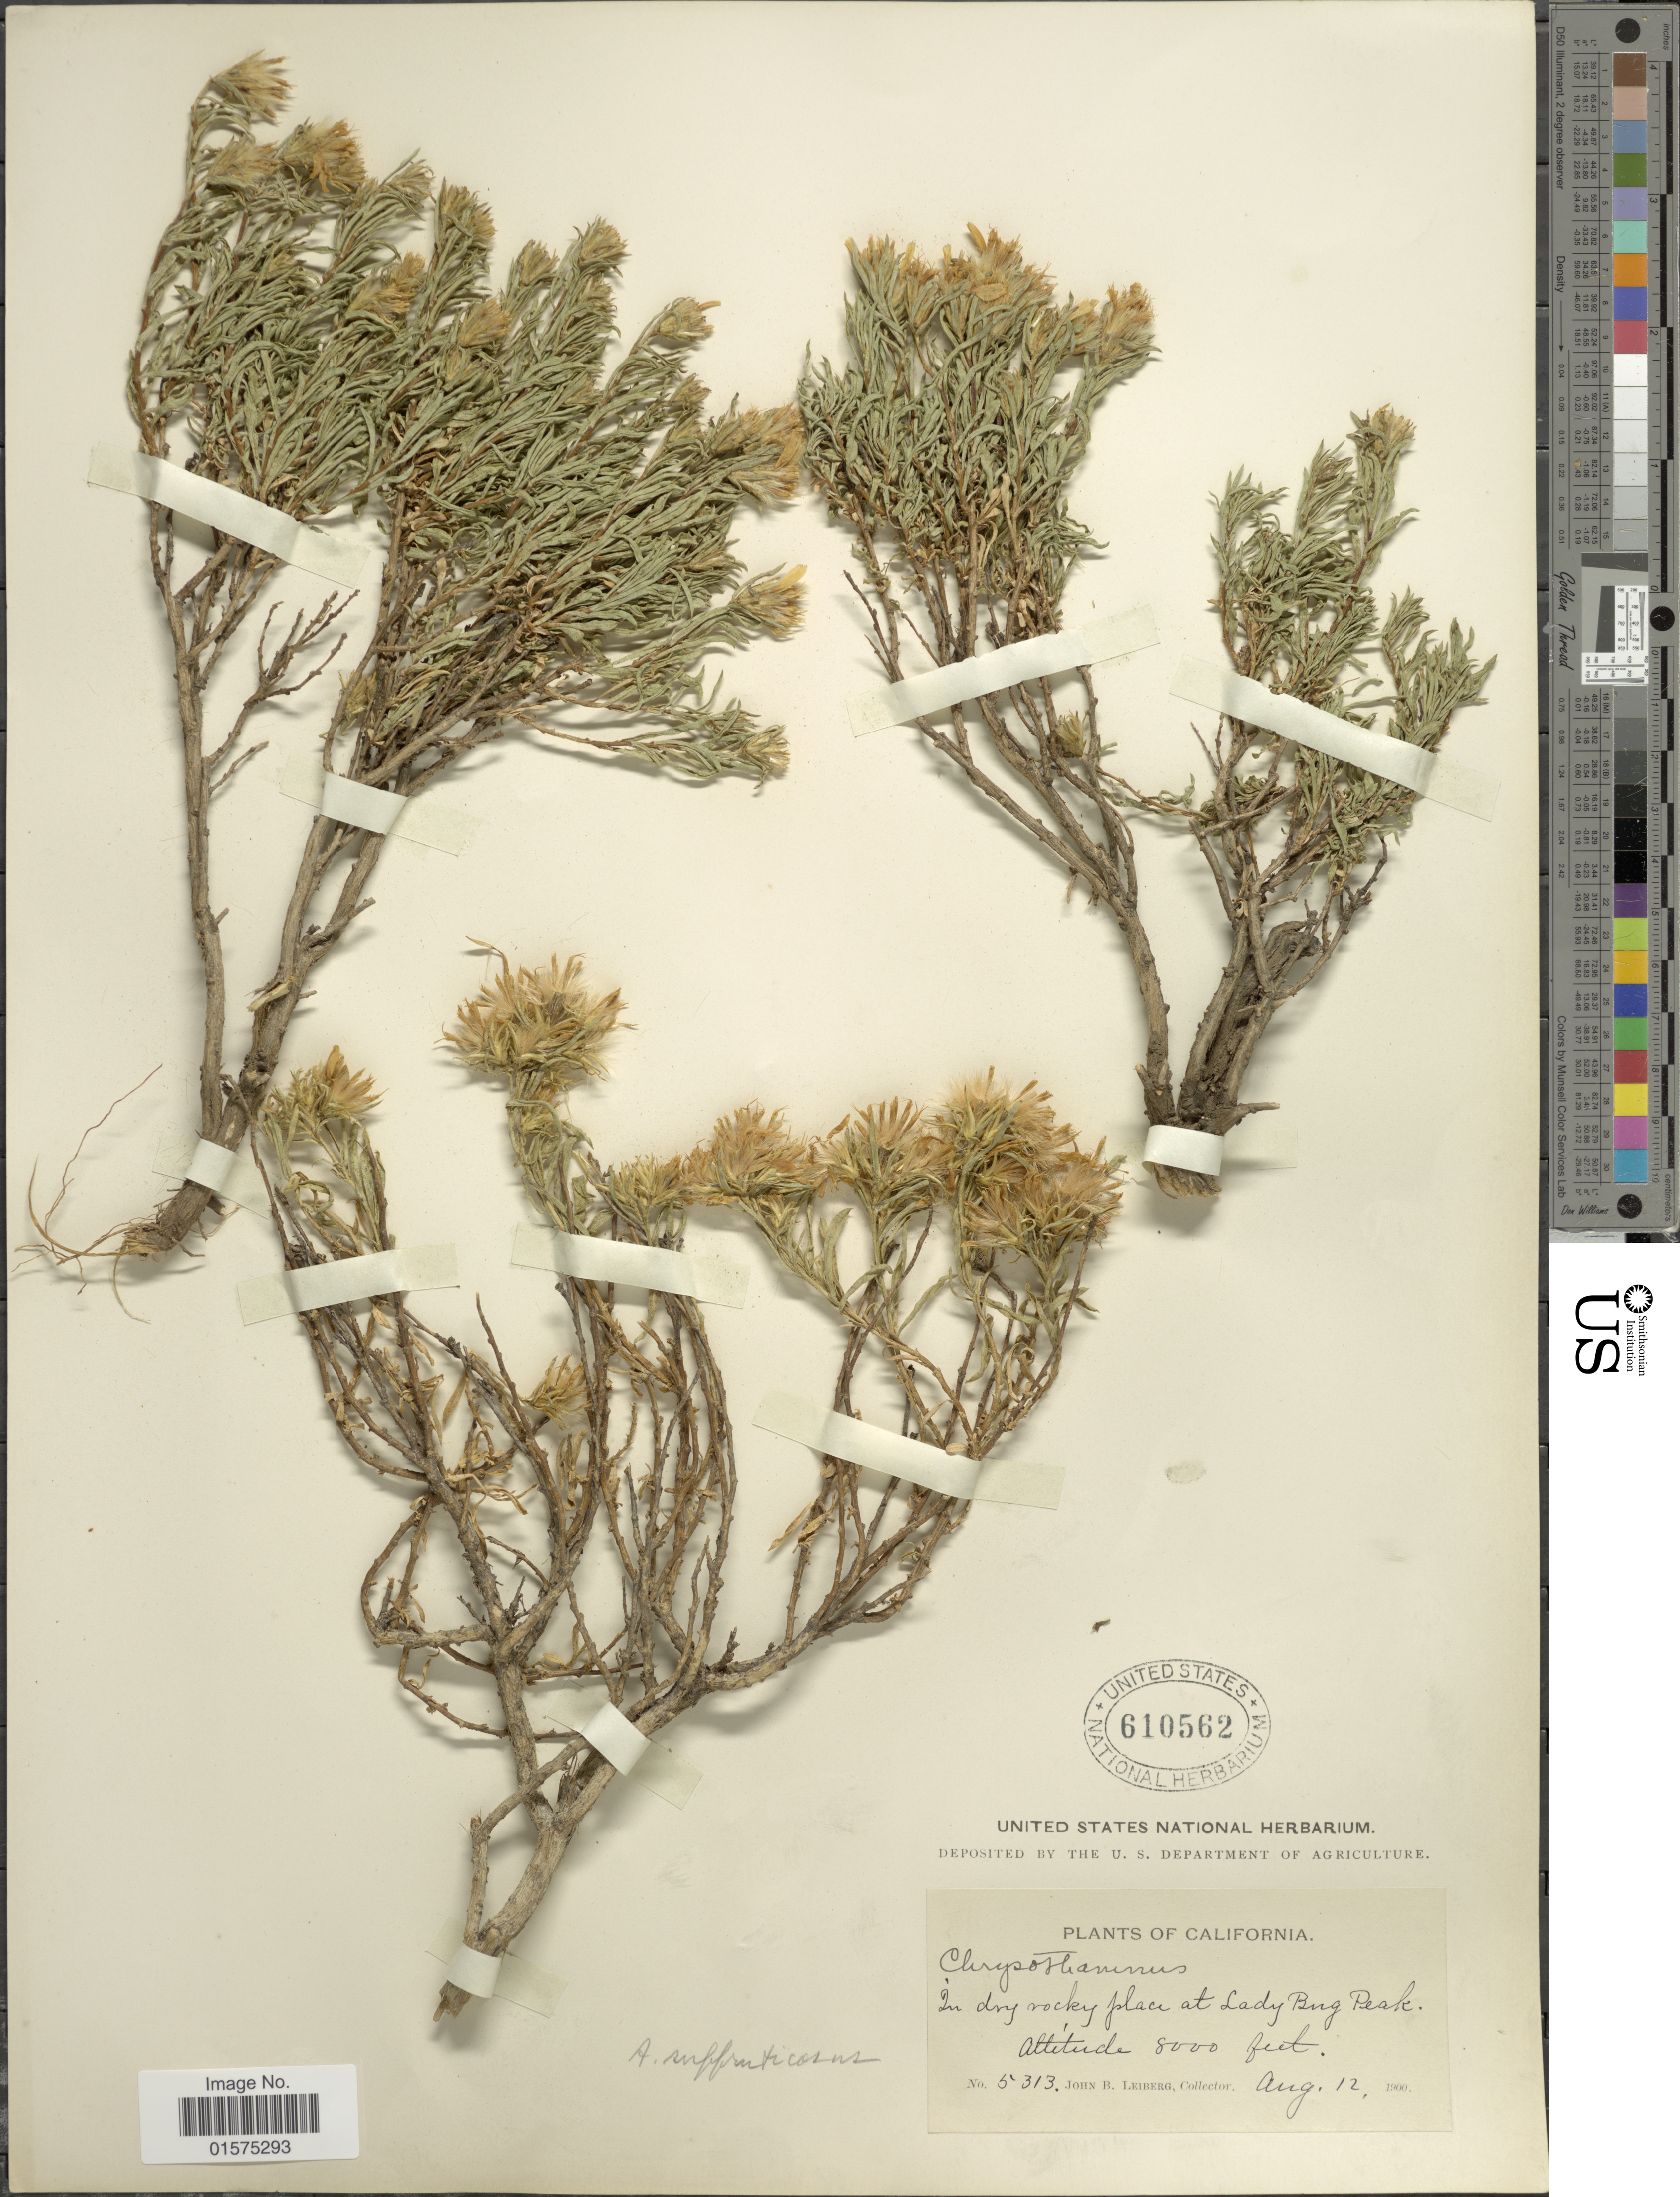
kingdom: Plantae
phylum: Tracheophyta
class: Magnoliopsida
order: Asterales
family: Asteraceae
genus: Ericameria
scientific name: Ericameria suffruticosa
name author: (Nutt.) G.L. Nesom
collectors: J. B. Leiberg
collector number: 5313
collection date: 1900-08-12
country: United States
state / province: California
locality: Lady Bug Peak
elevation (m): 2438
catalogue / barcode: US 610562